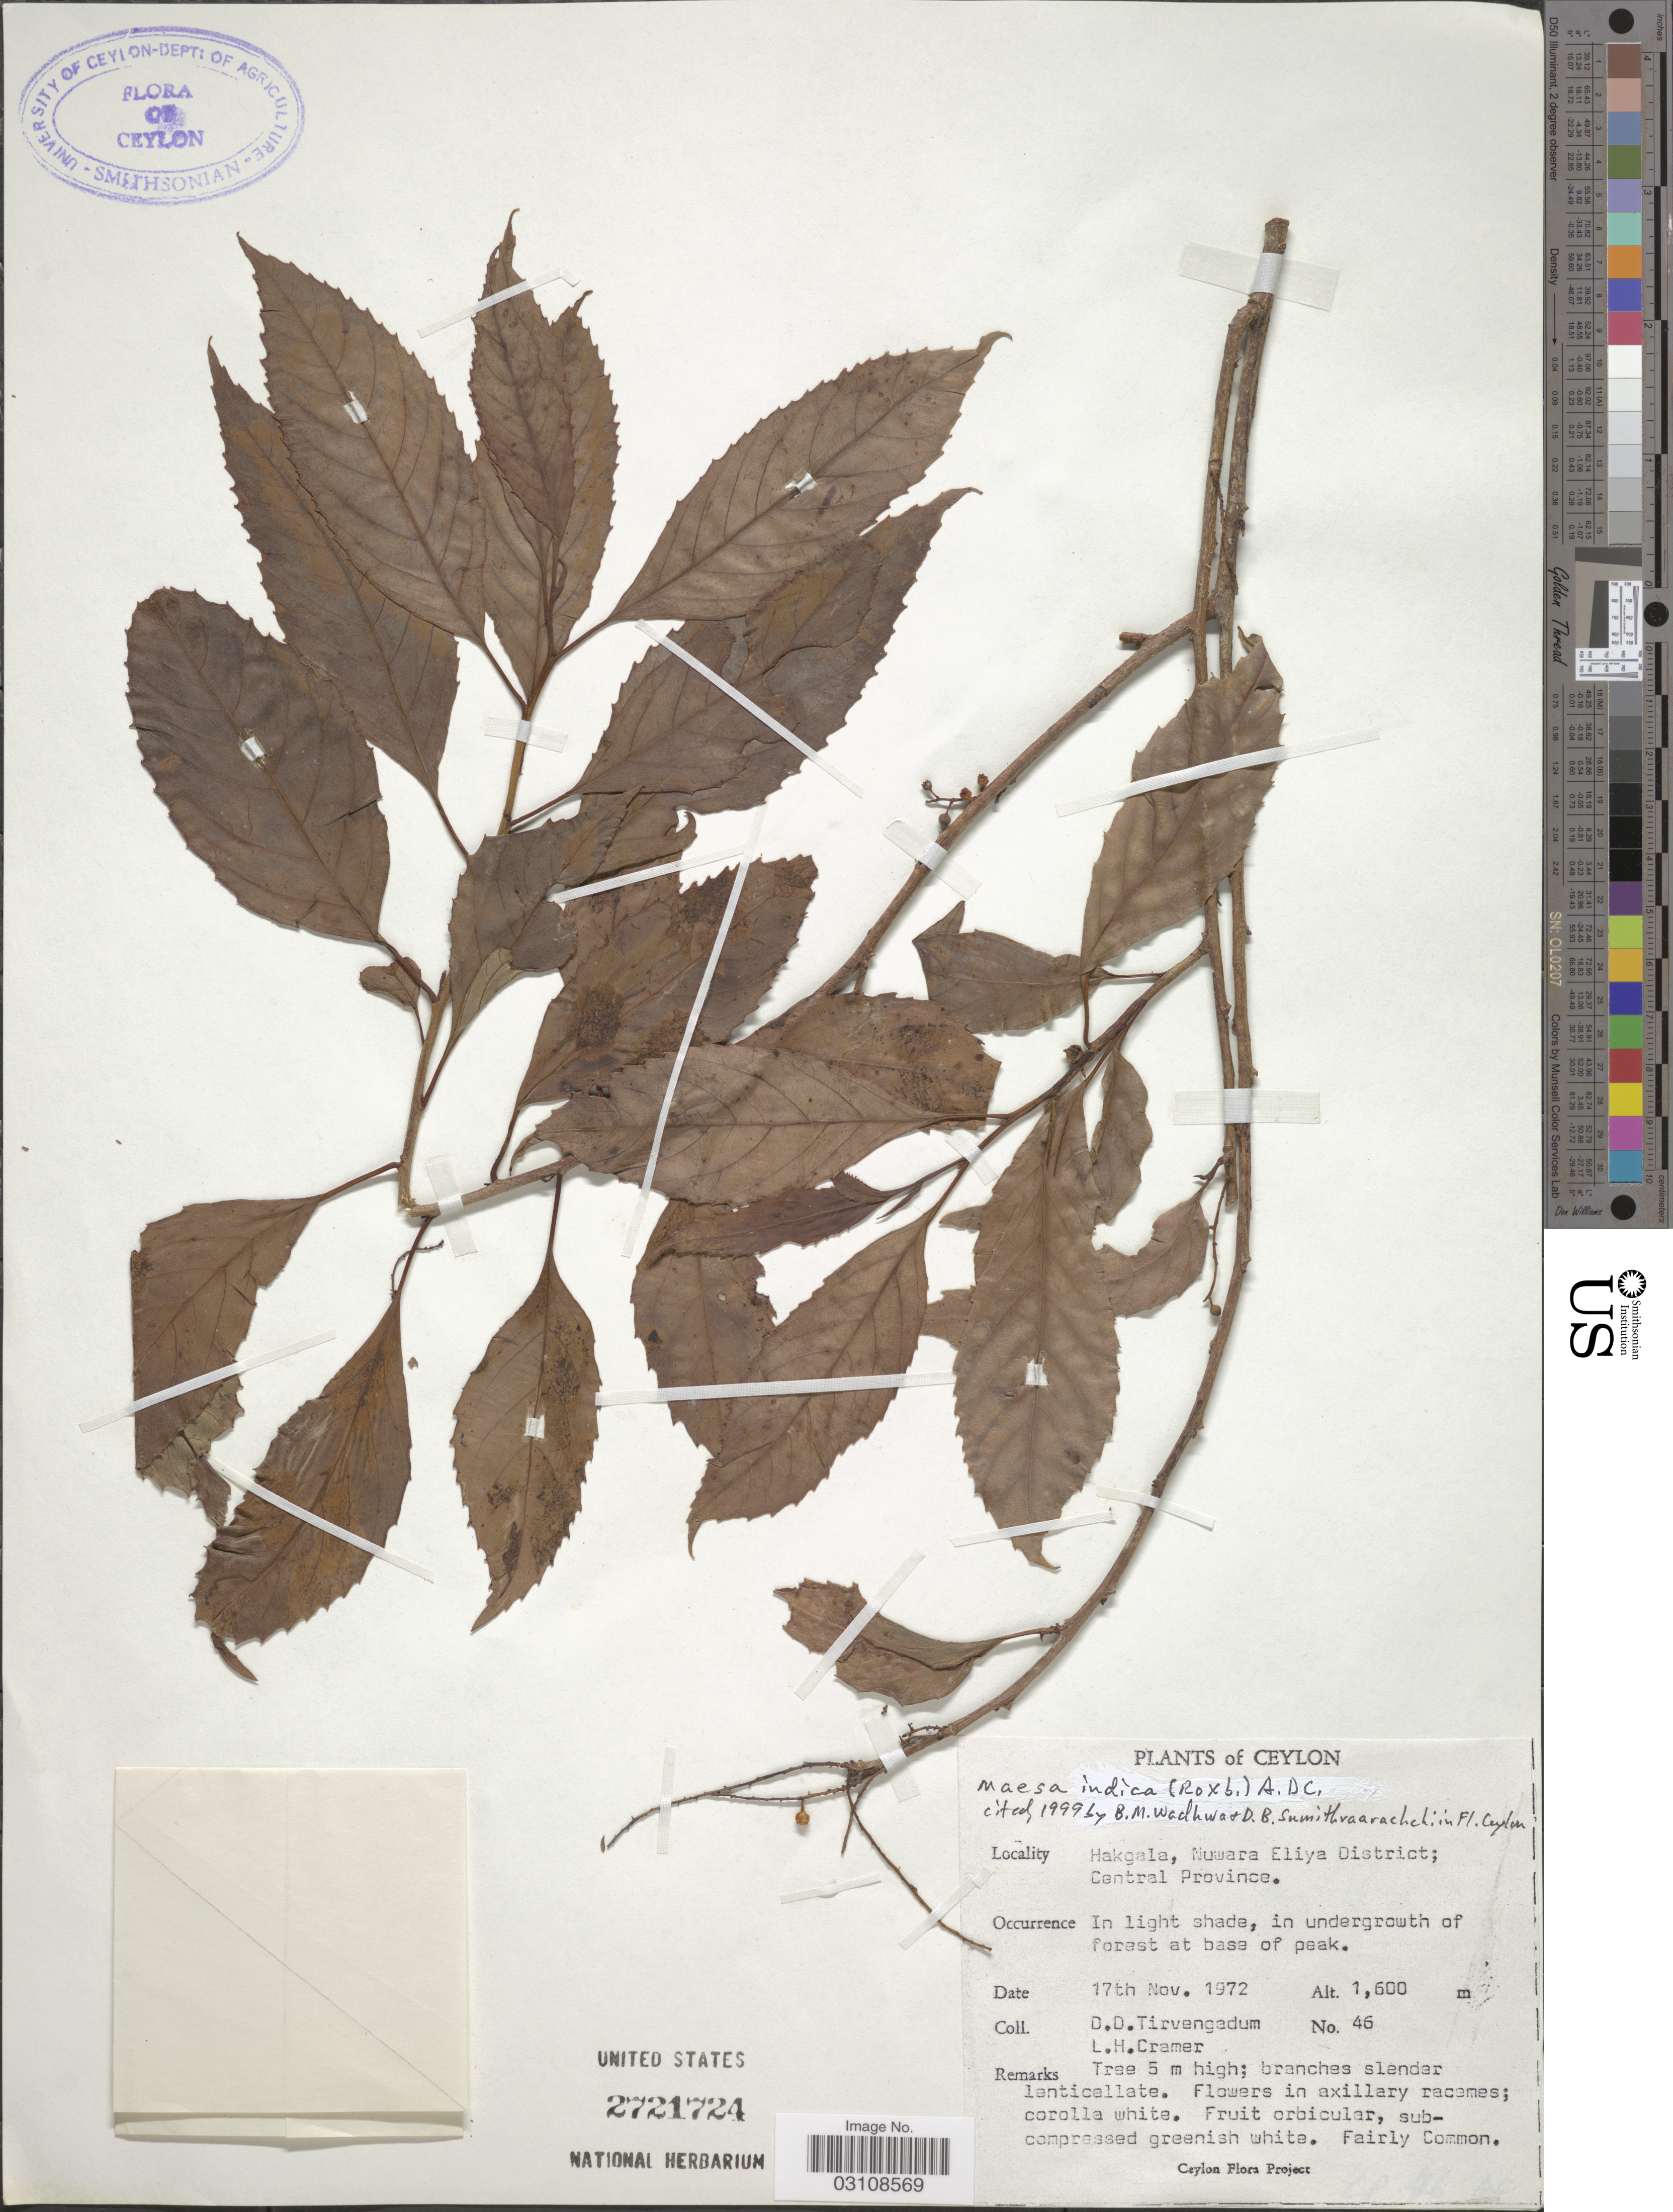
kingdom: Plantae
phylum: Tracheophyta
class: Magnoliopsida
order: Ericales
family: Primulaceae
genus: Maesa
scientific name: Maesa indica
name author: (Roxb.) A. DC.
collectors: D. Tirvengadum & L. H. Cramer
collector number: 46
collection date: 1972-11-17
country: Sri Lanka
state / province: Central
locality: Ceylon. Hakgala, Nuwara Eliya District.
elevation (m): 1600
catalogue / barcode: US 2721724